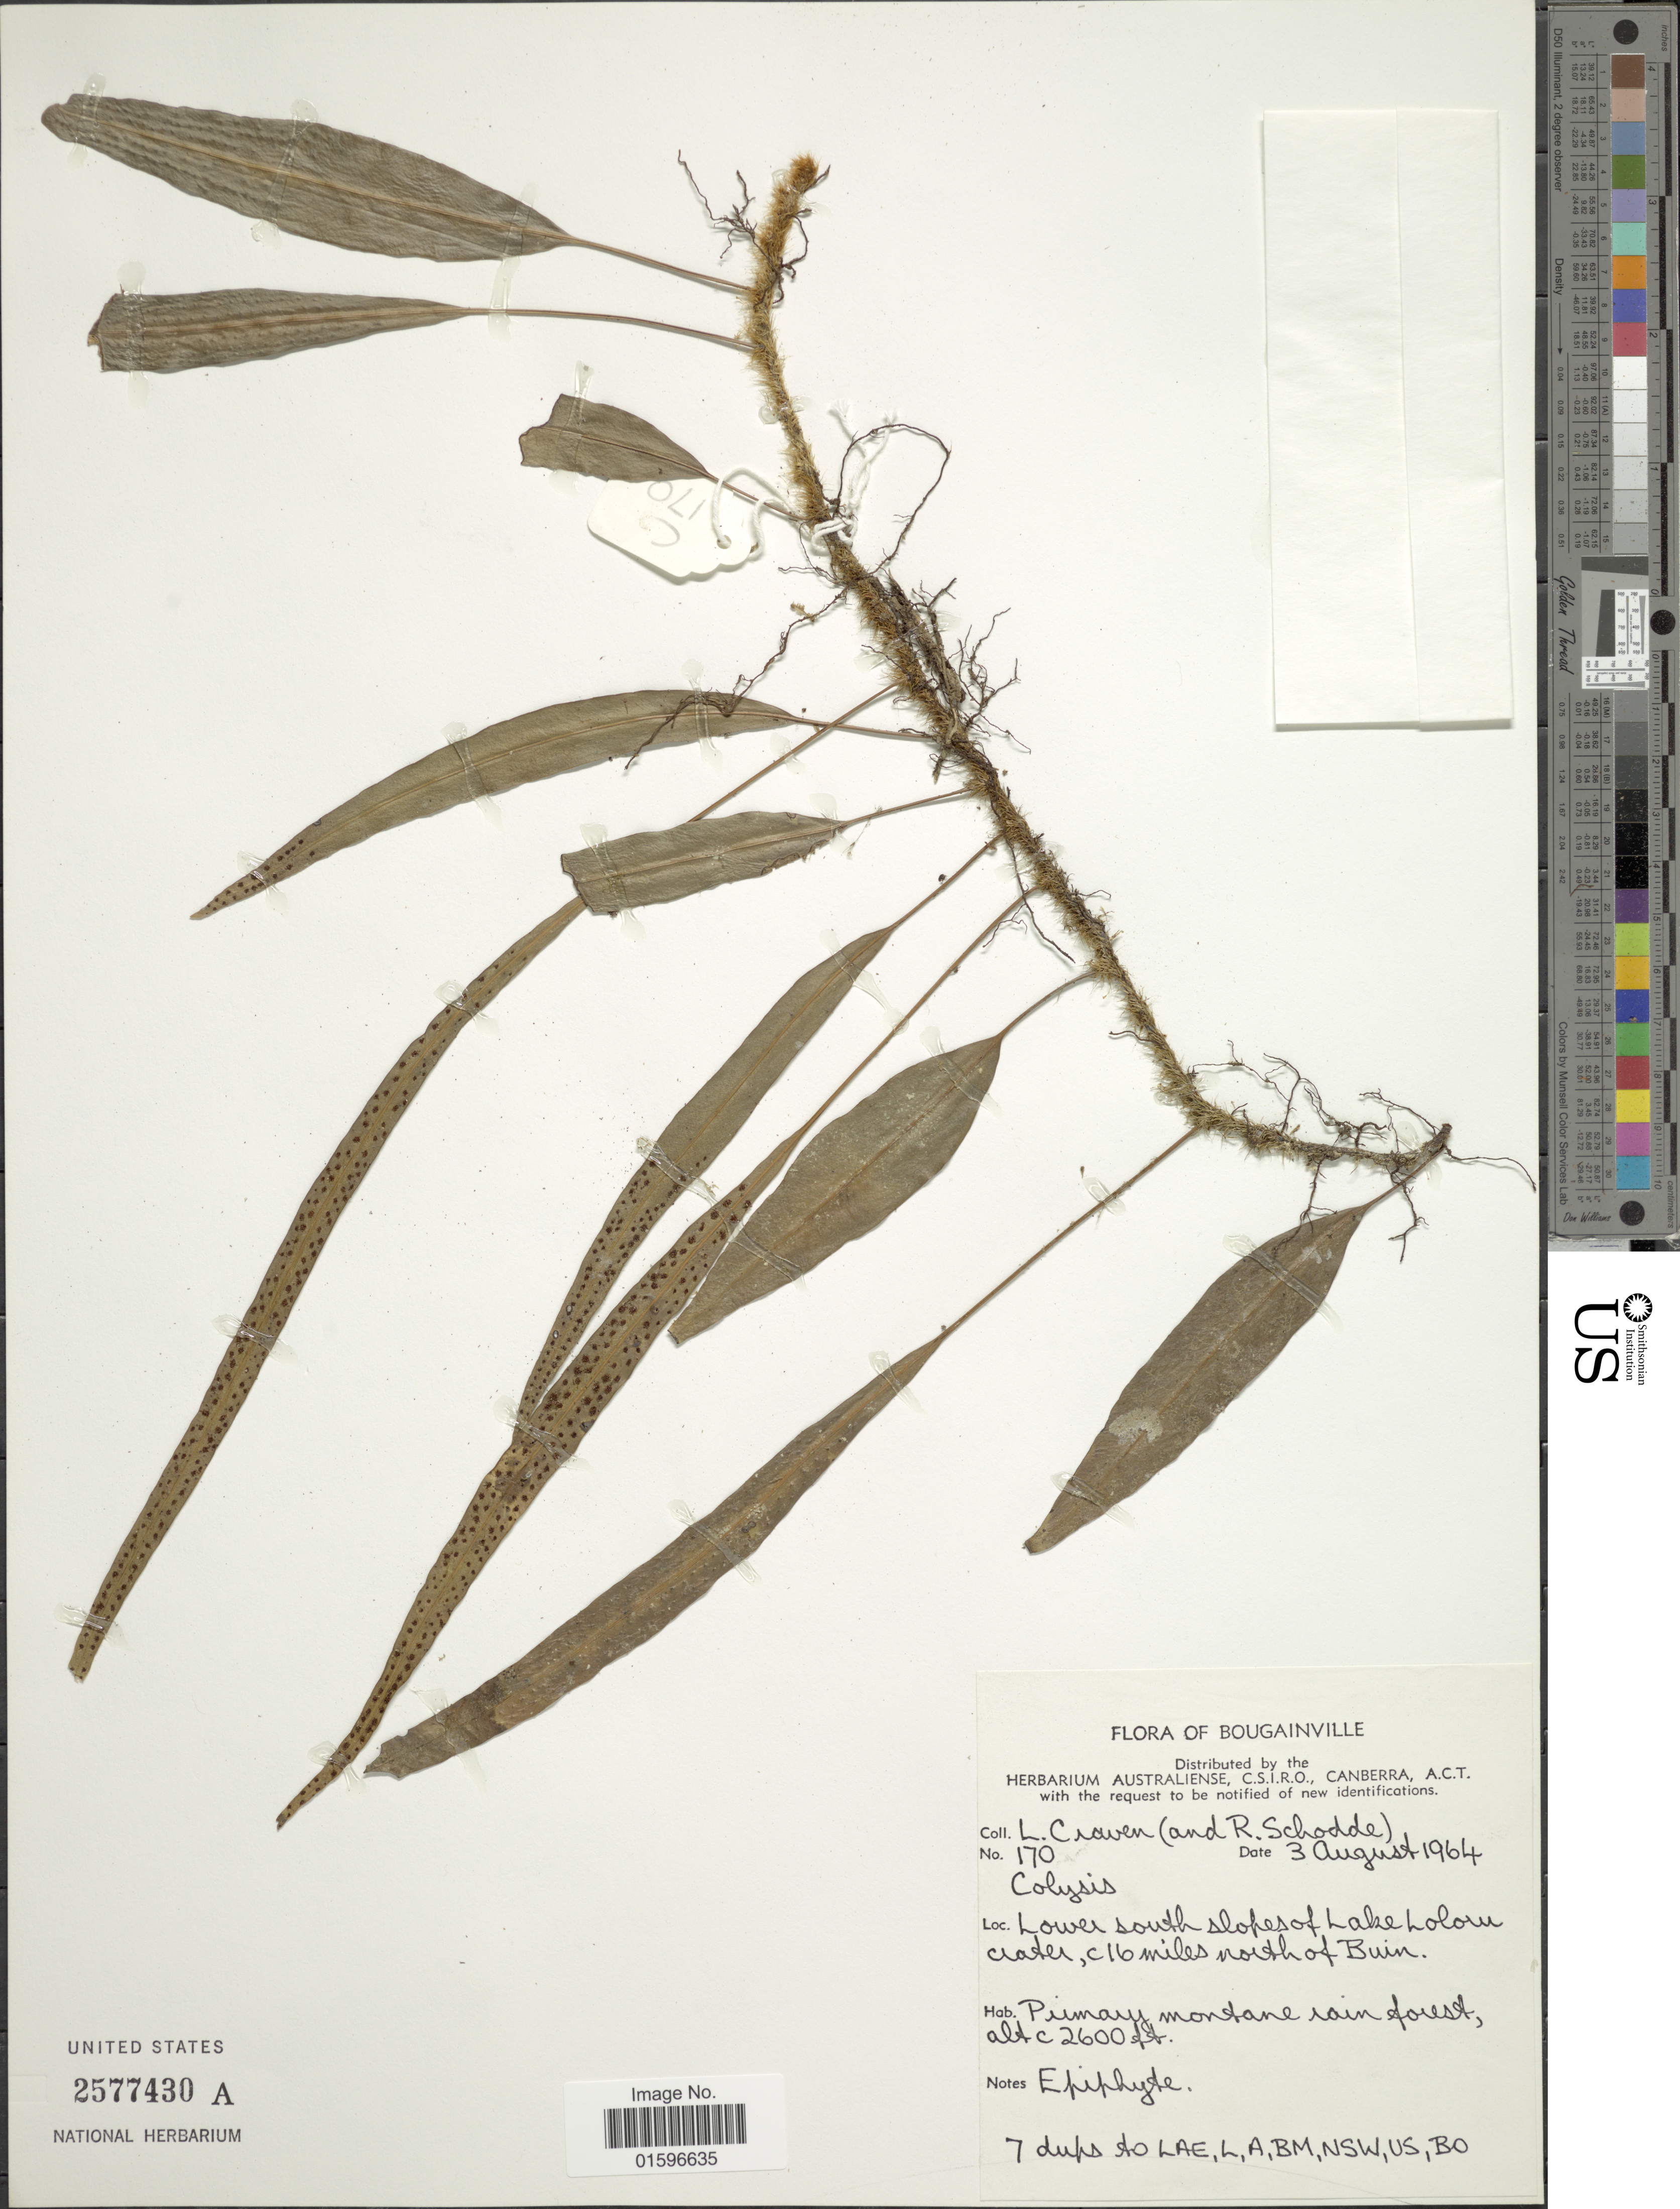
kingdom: Plantae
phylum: Tracheophyta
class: Polypodiopsida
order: Polypodiales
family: Polypodiaceae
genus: Polypodium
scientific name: Polypodium sp.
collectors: L. A. Craven & R. Schodde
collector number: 170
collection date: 1964-08-03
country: Papua New Guinea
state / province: Bougainville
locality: Bougainville, lower south slopes of Lake Loloru crater, c 16 miles north of Buin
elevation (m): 792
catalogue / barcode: US 2577430A